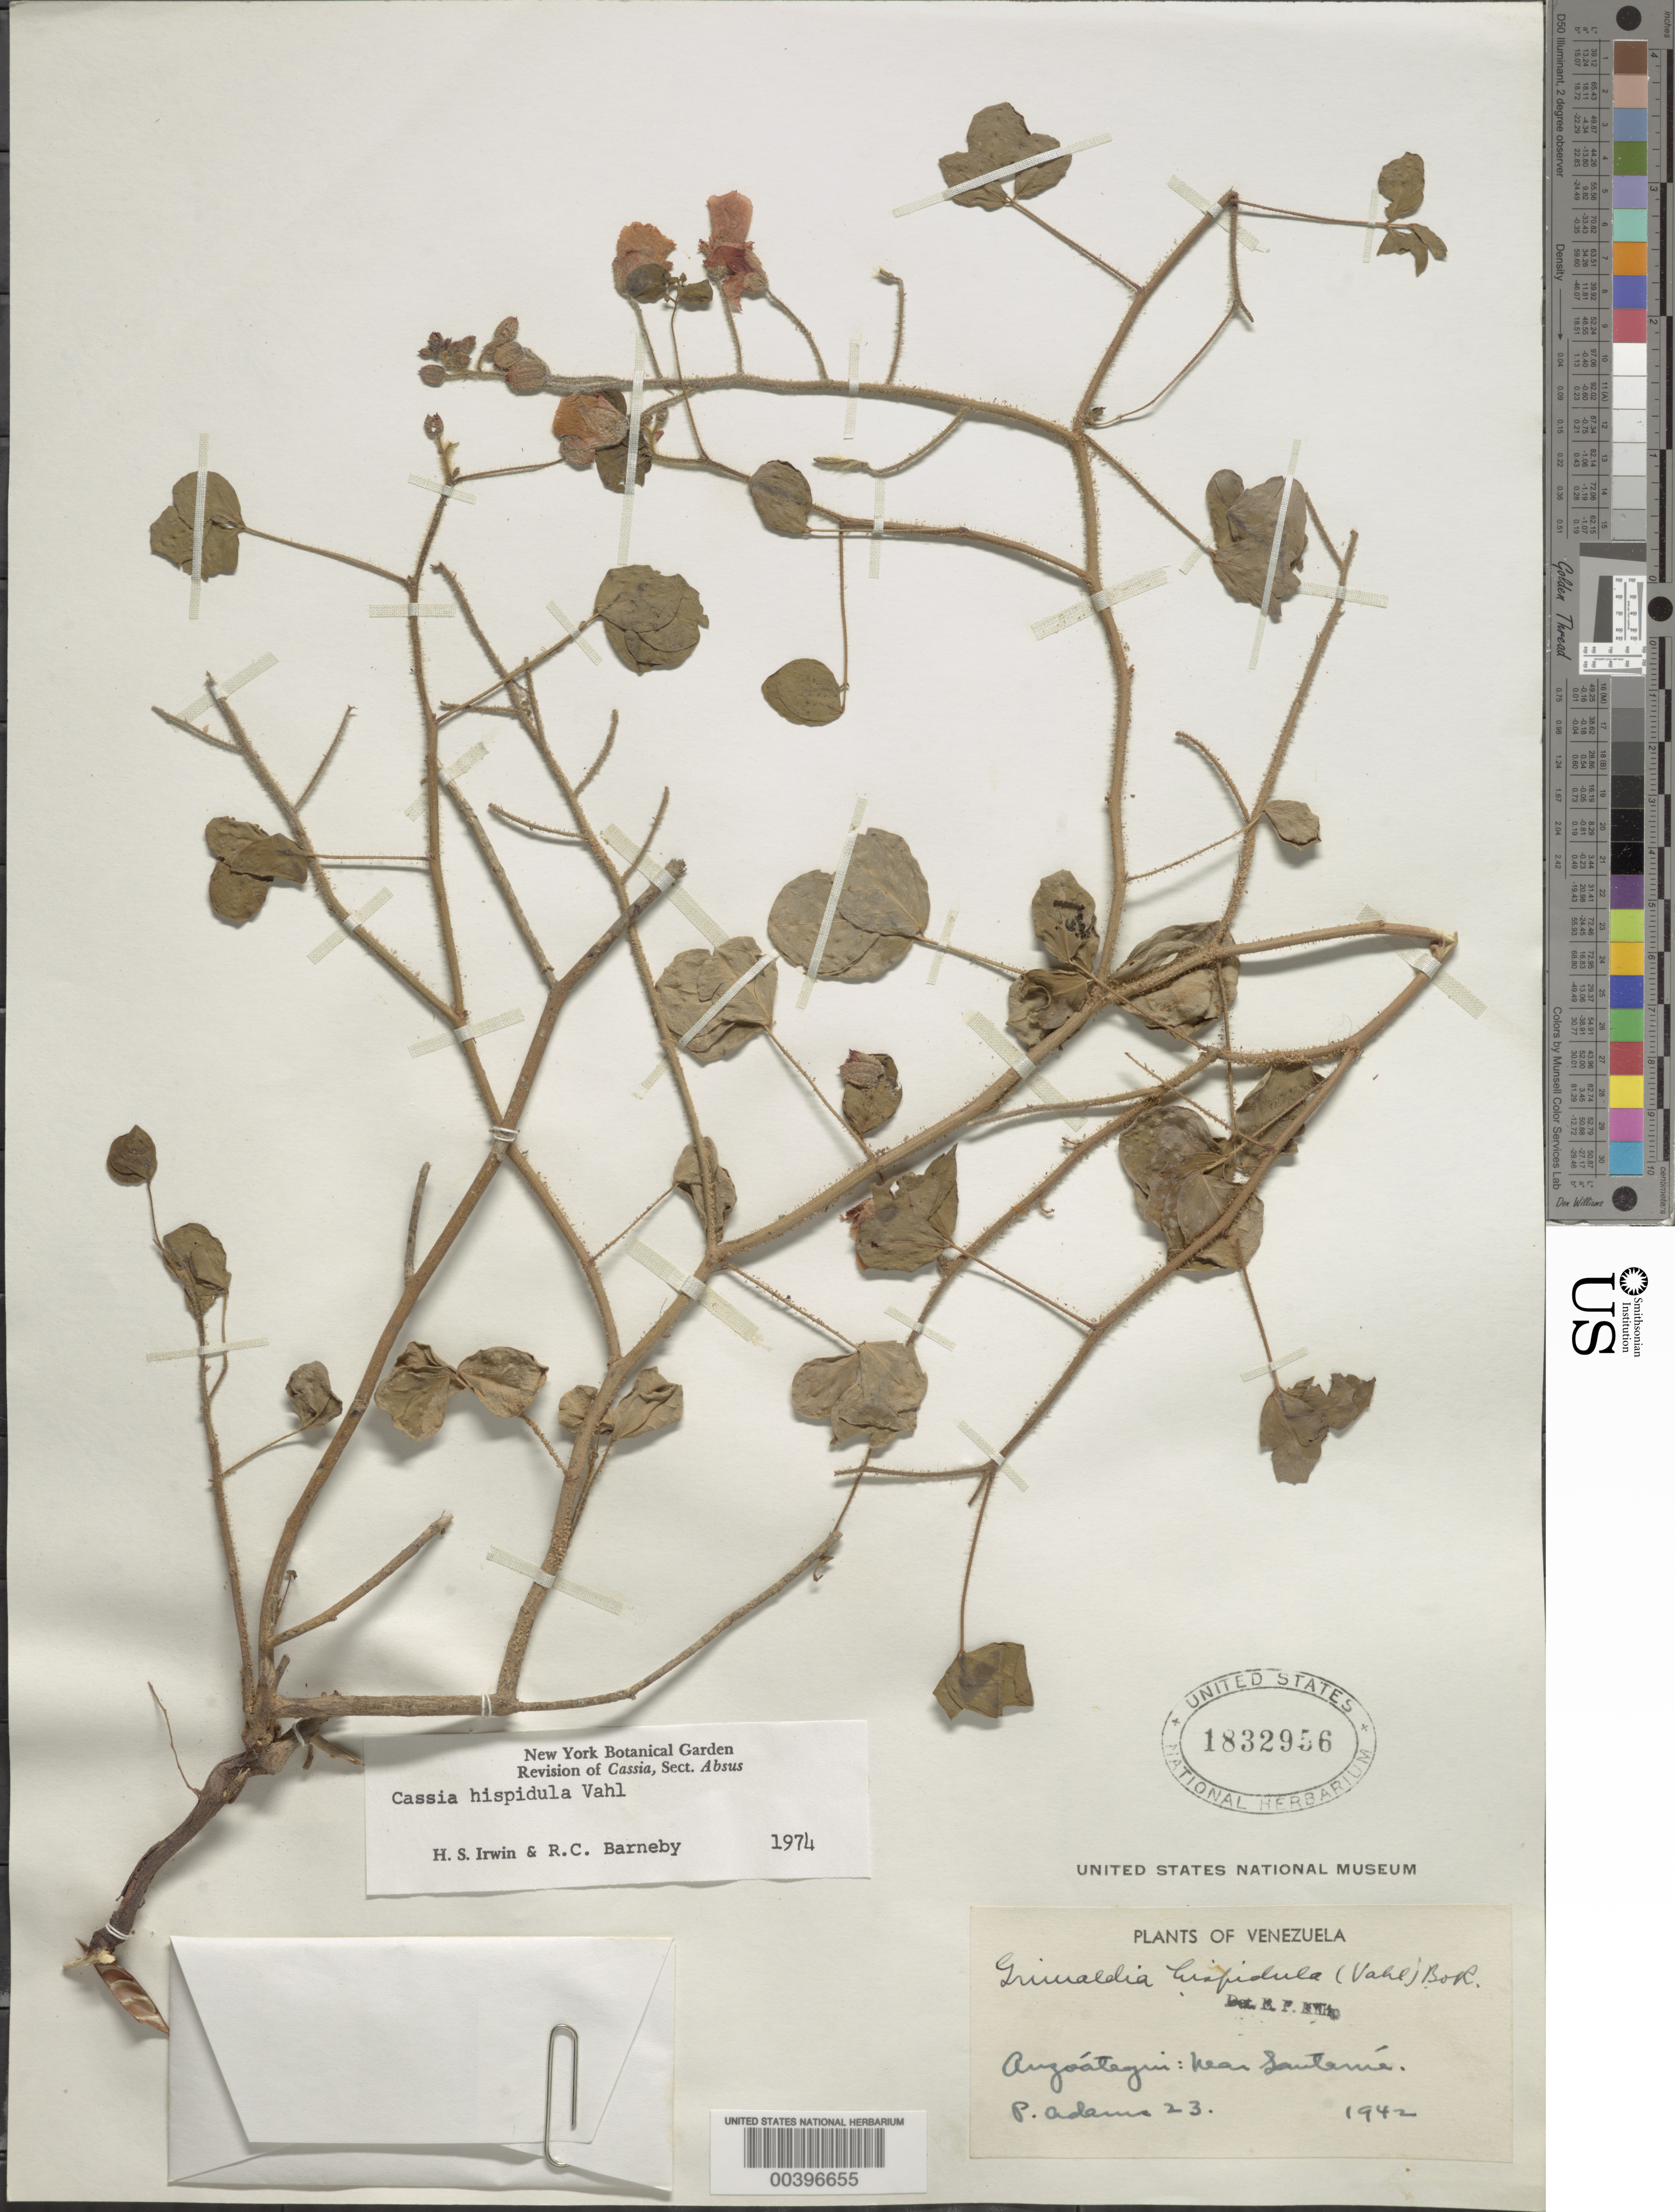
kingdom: Plantae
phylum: Tracheophyta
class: Magnoliopsida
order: Fabales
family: Fabaceae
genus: Chamaecrista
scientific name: Chamaecrista hispidula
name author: (Vahl) H.S. Irwin & Barneby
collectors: W. P. Adams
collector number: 23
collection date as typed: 1942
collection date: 1942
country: Venezuela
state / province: Anzoategui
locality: Near santeme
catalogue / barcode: US 1832956